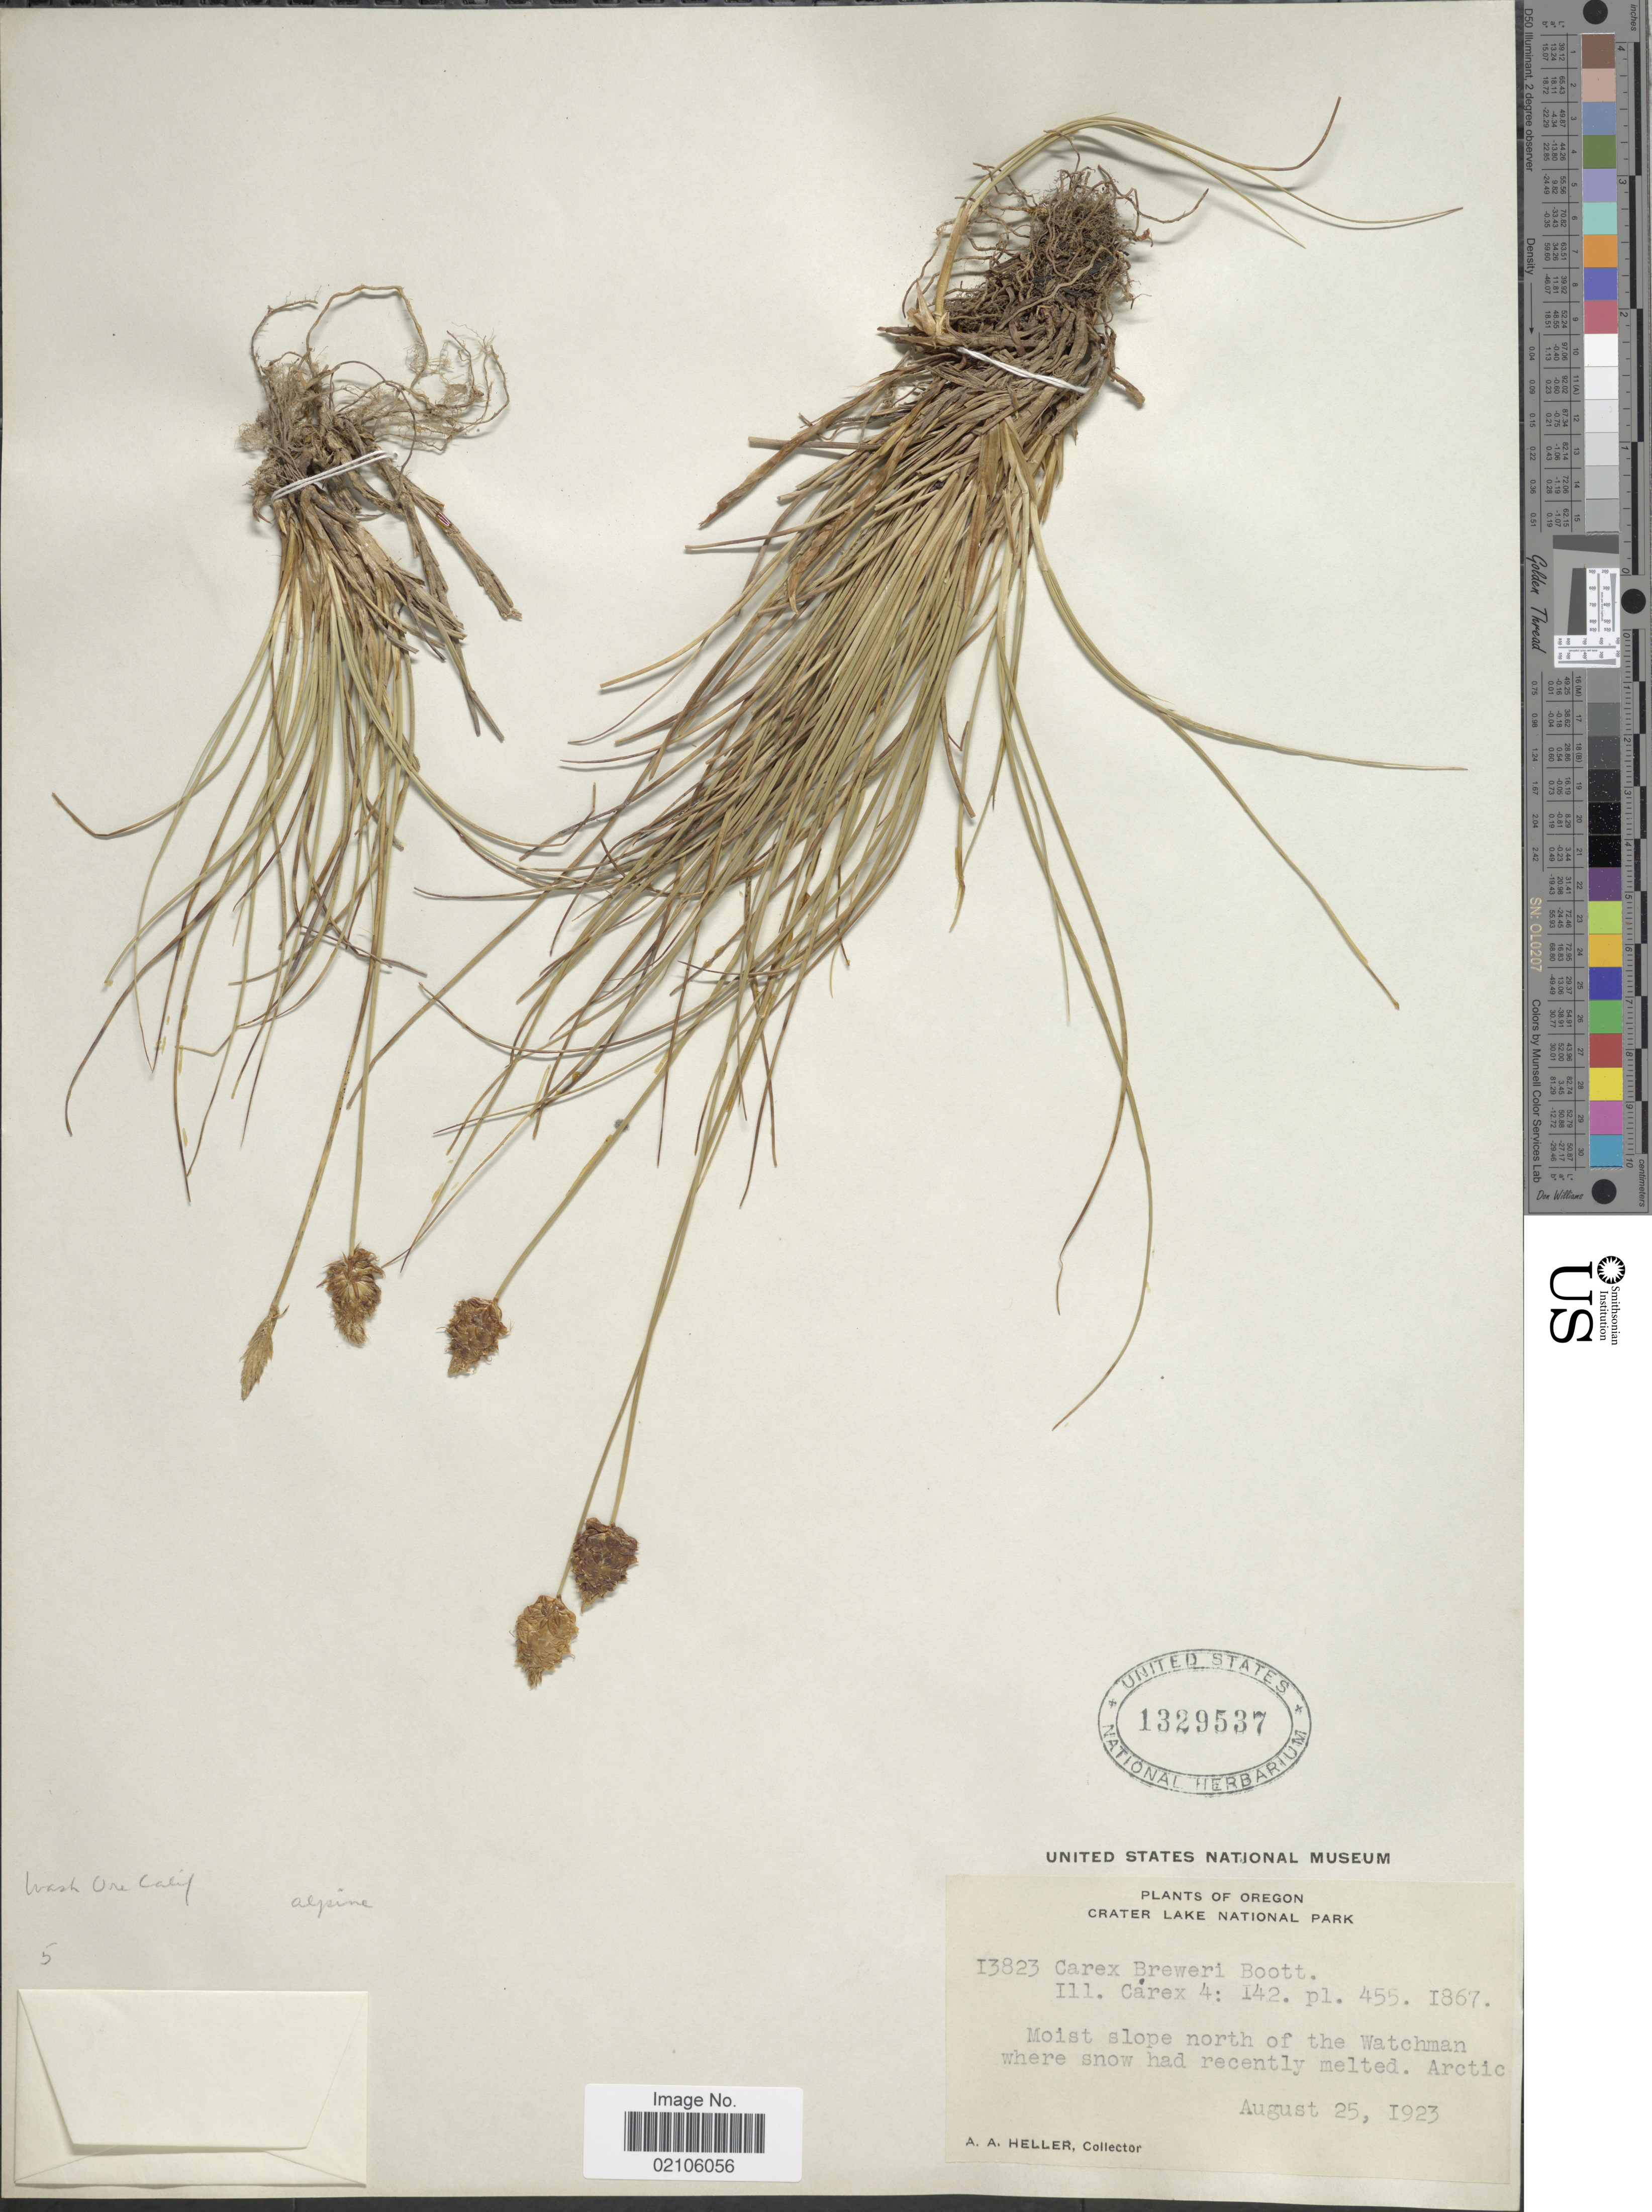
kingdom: Plantae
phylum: Tracheophyta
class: Liliopsida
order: Poales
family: Cyperaceae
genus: Carex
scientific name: Carex breweri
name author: Boott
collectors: A. A. Heller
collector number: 13823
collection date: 1923-08-25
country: United States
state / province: Oregon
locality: Crater Lake National Park, Moist slope north of the Watchman where snow had recently meldted. Arctic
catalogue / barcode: US 1329537